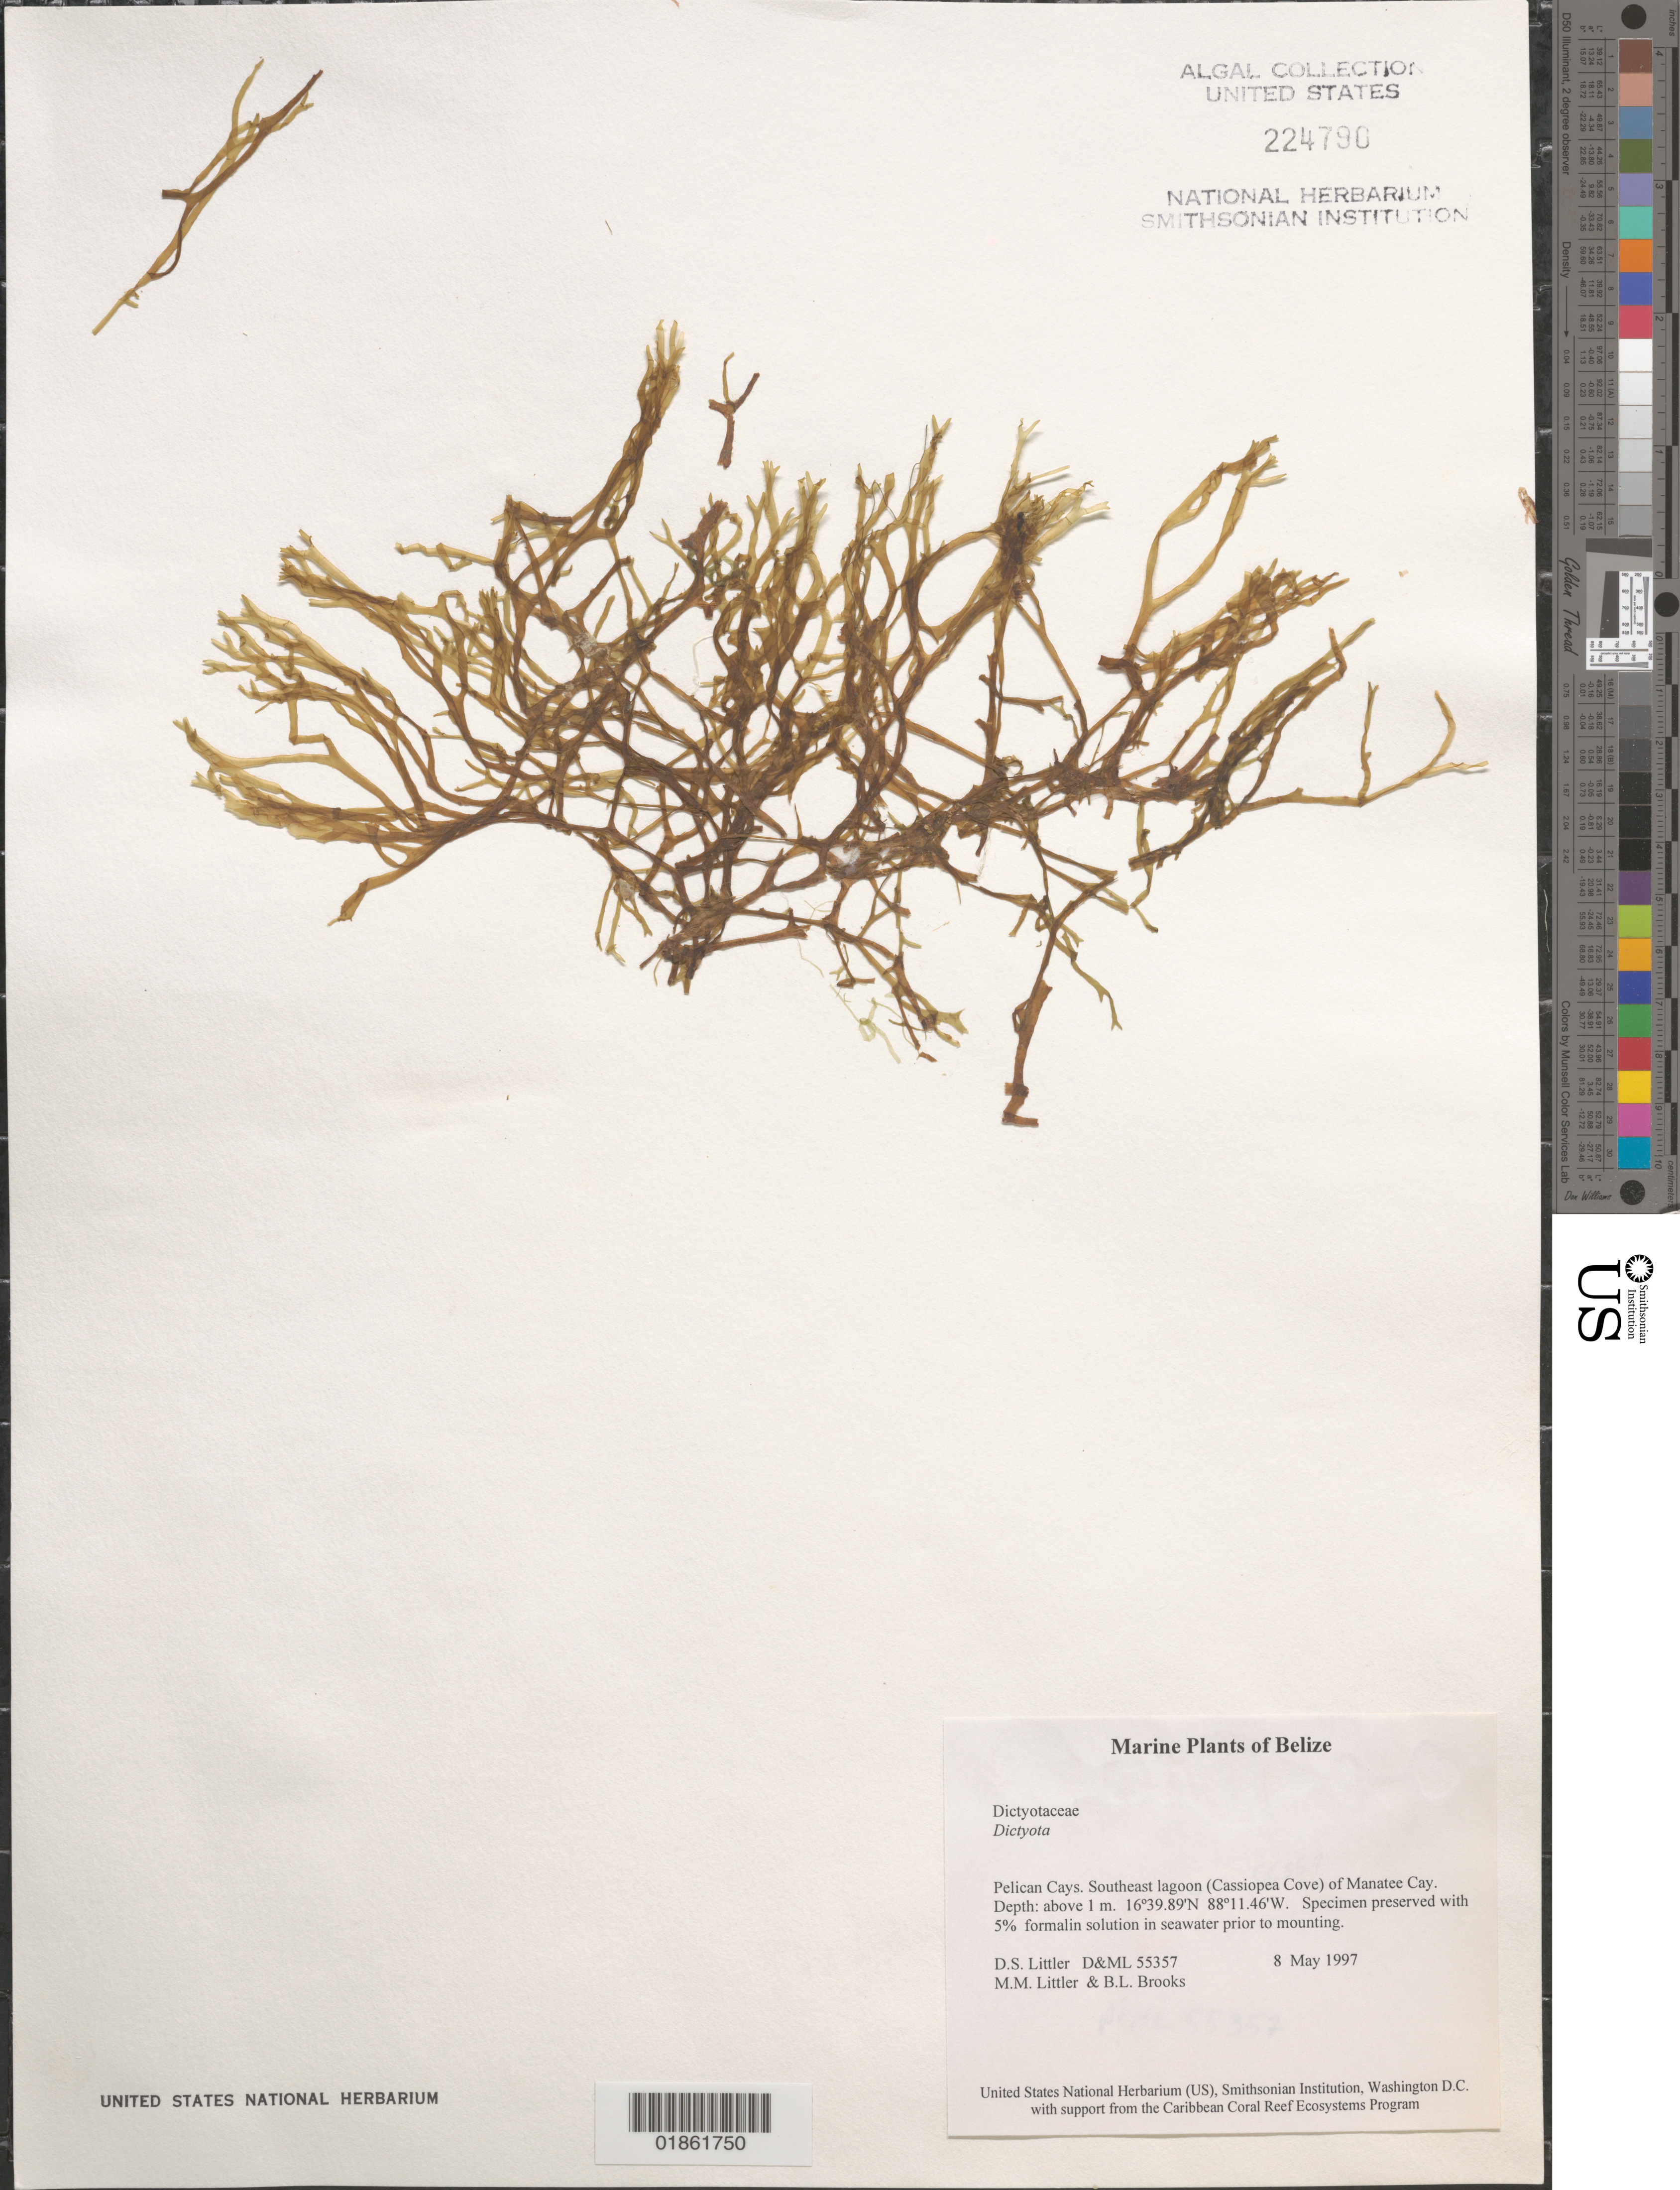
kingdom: Chromista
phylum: Ochrophyta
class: Phaeophyceae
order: Dictyotales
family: Dictyotaceae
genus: Dictyota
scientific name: Dictyota sp.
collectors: D. S. Littler & M. M. Littler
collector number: D&ML 55357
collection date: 1997-05-08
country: Belize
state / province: Stann Creek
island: Manatee Cay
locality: Pelican Cays. Manatee Cay. SE lagooon. Cassiopea Cove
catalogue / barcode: US 224790